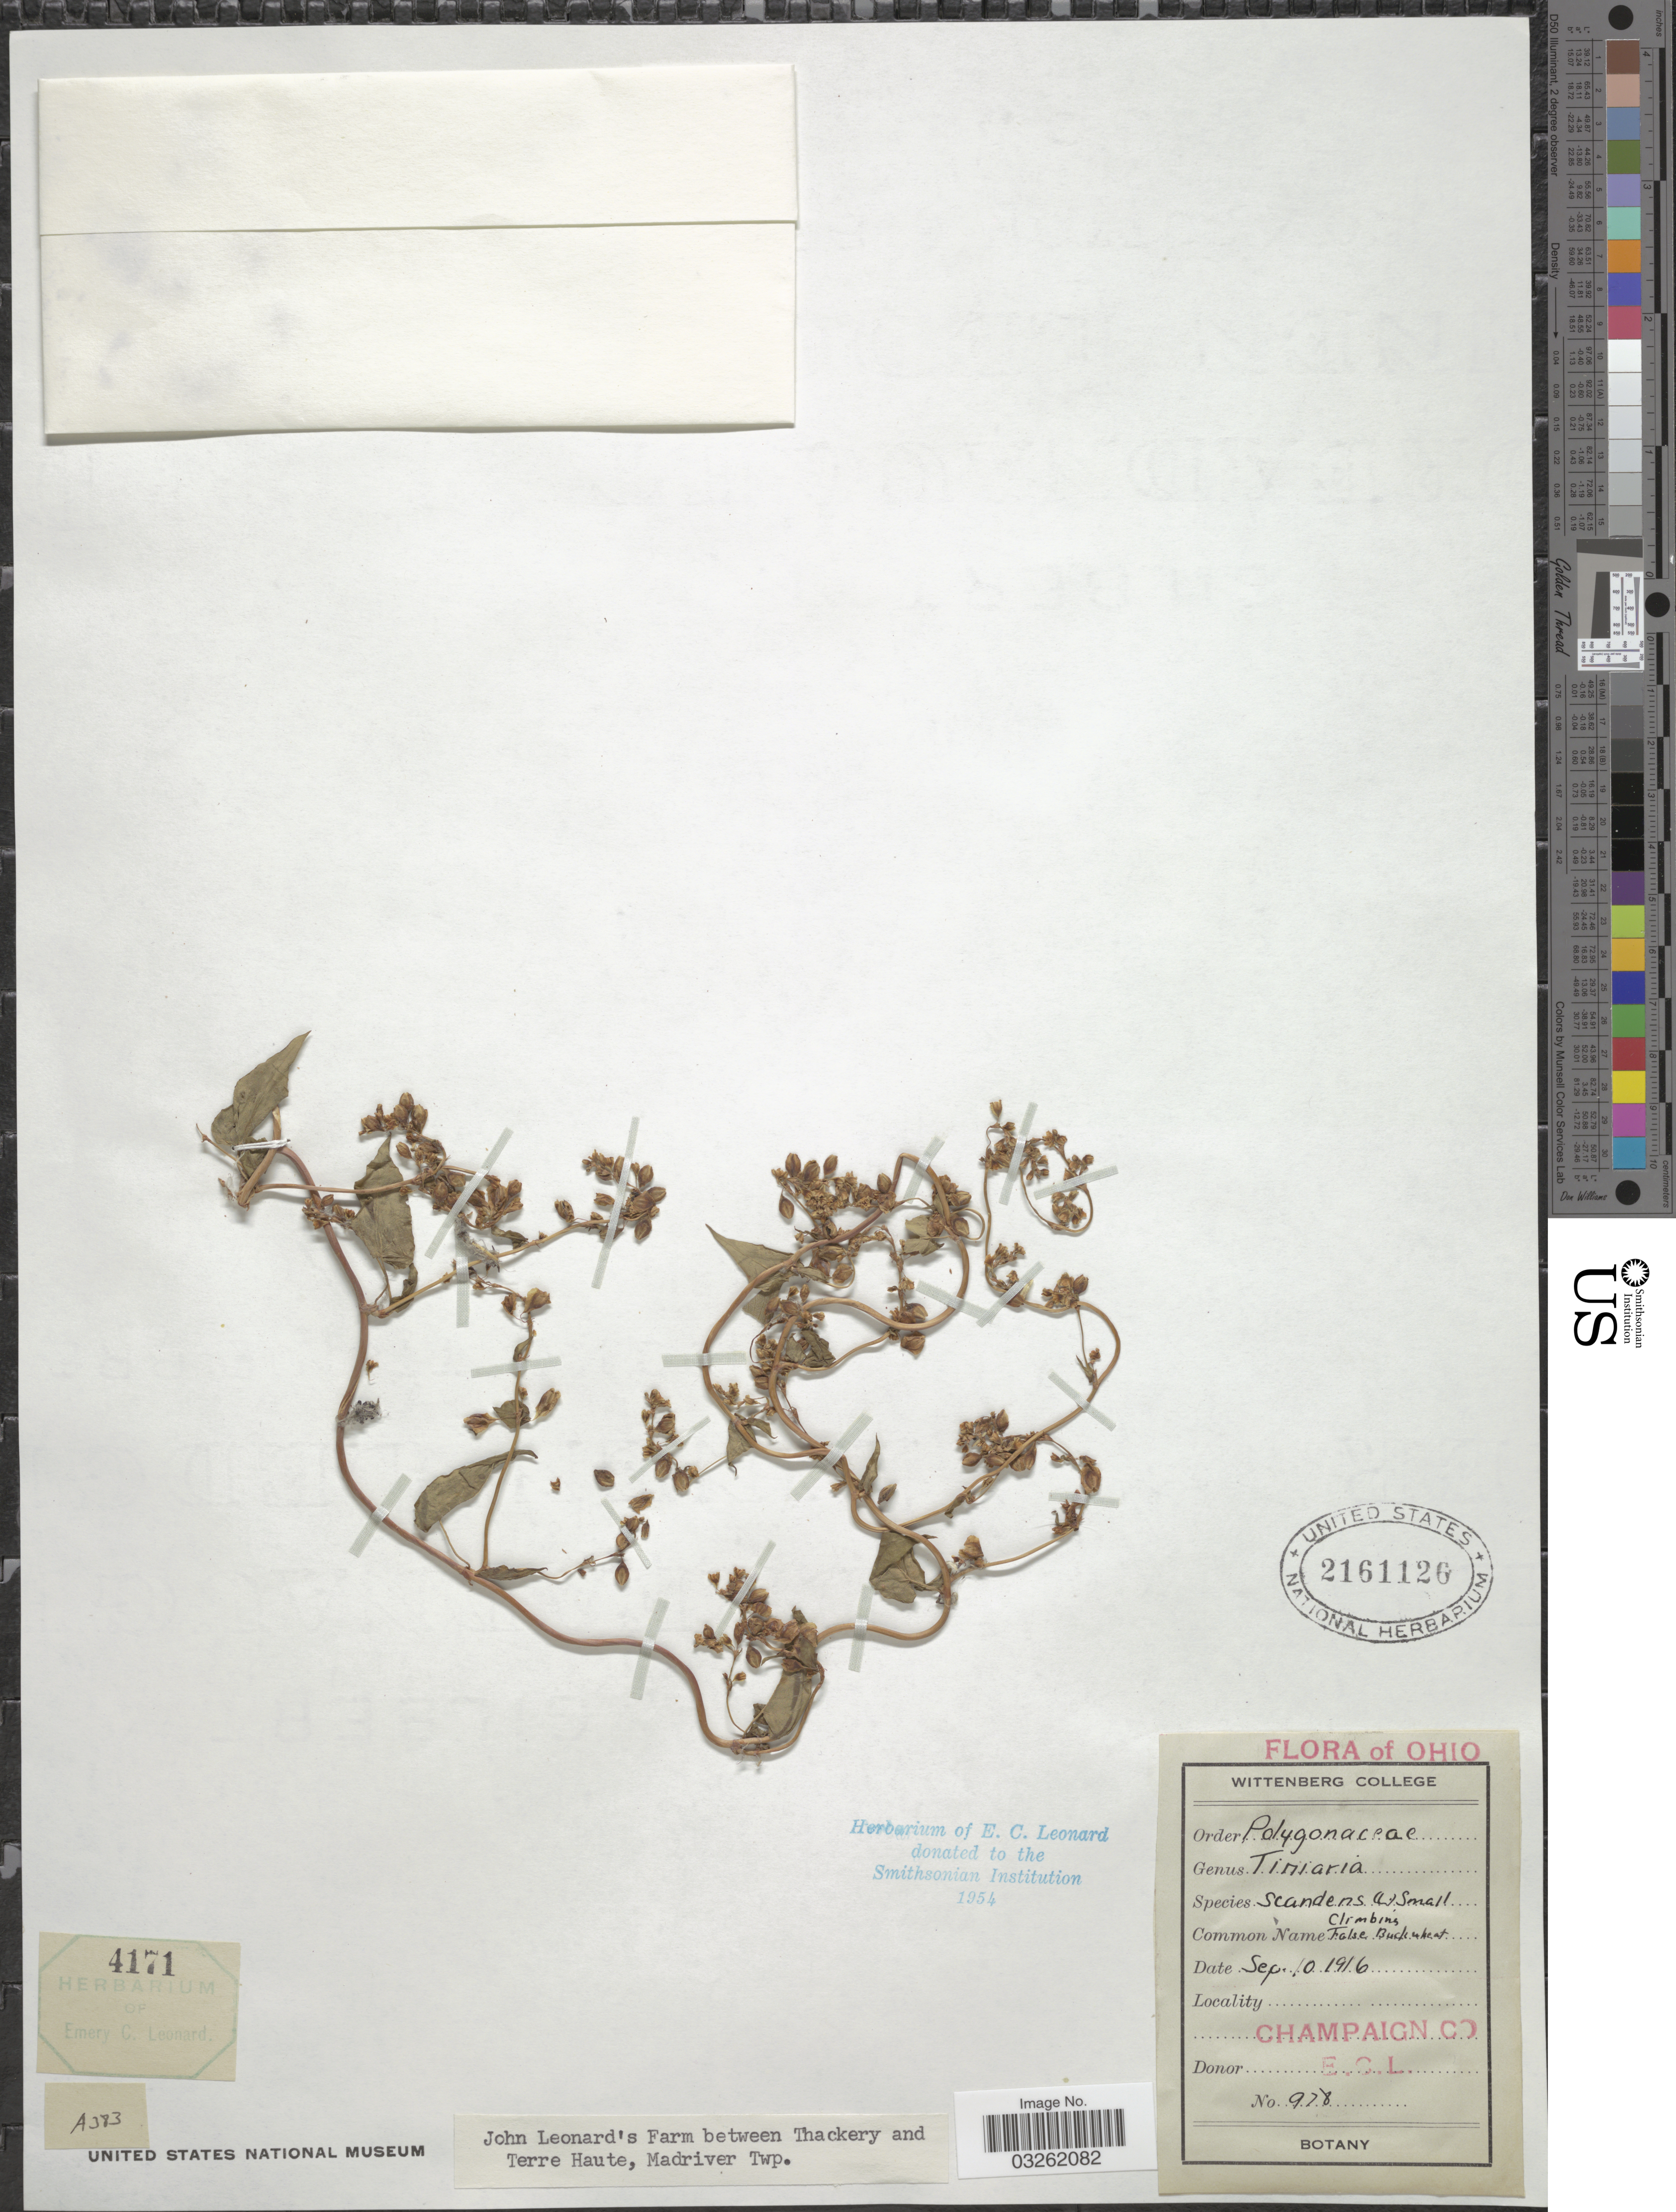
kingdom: Plantae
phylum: Tracheophyta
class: Magnoliopsida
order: Caryophyllales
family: Polygonaceae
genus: Fallopia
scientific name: Fallopia scandens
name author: (L.) Holub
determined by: Strong, Mark T., (BOT), Smithsonian Institution - National Museum of Natural History (UNITED STATES)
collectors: E. C. Leonard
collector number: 978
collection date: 1916-09-10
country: United States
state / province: Ohio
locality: Champaign Co. John Leonard's Farm between Thackery and Terre Haute, Madriver Twp.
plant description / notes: Fallopia cristata (Engelm. & A. Gray) Holub here treated as a heterotypic synonym.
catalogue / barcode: US 2161126